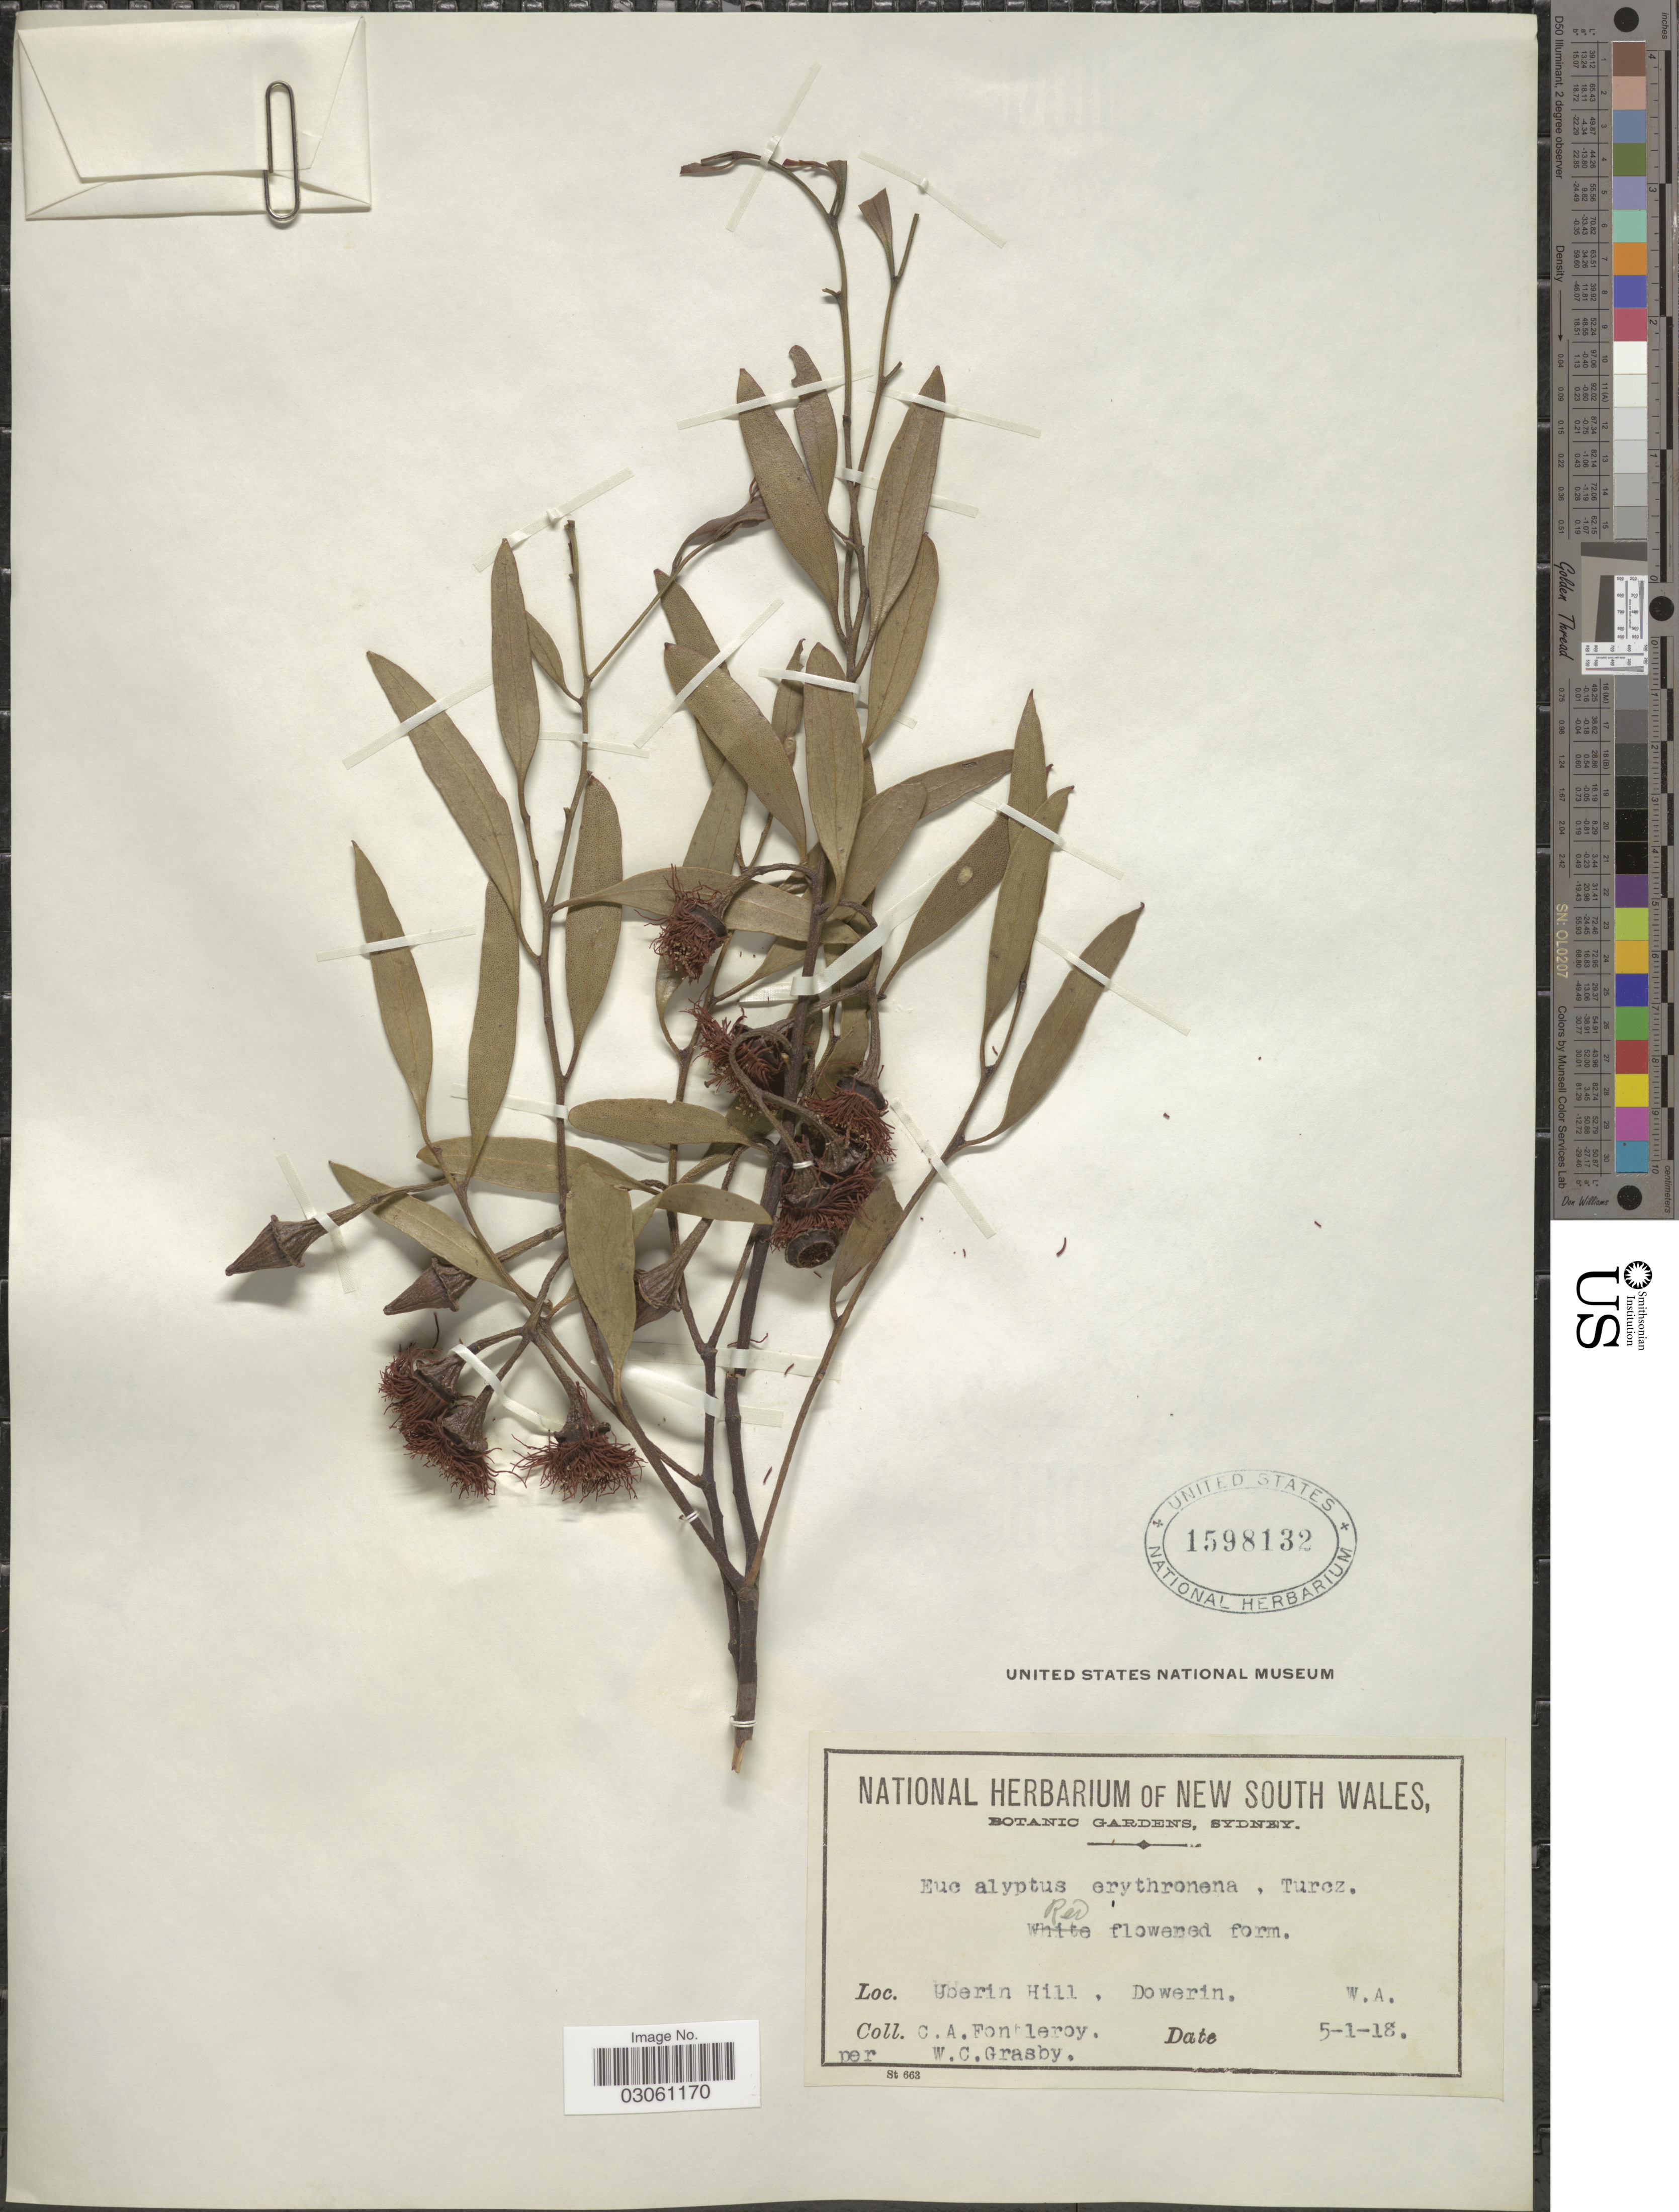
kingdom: Plantae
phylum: Tracheophyta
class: Magnoliopsida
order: Myrtales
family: Myrtaceae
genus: Eucalyptus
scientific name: Eucalyptus erythronema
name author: Turcz.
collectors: C. A. Fontleroy & W. Grasby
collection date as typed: Transcribed d/m/y: 5/1/18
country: Australia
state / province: Western Australia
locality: Uberin Hill, Dowerin.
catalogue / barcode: US 1598132